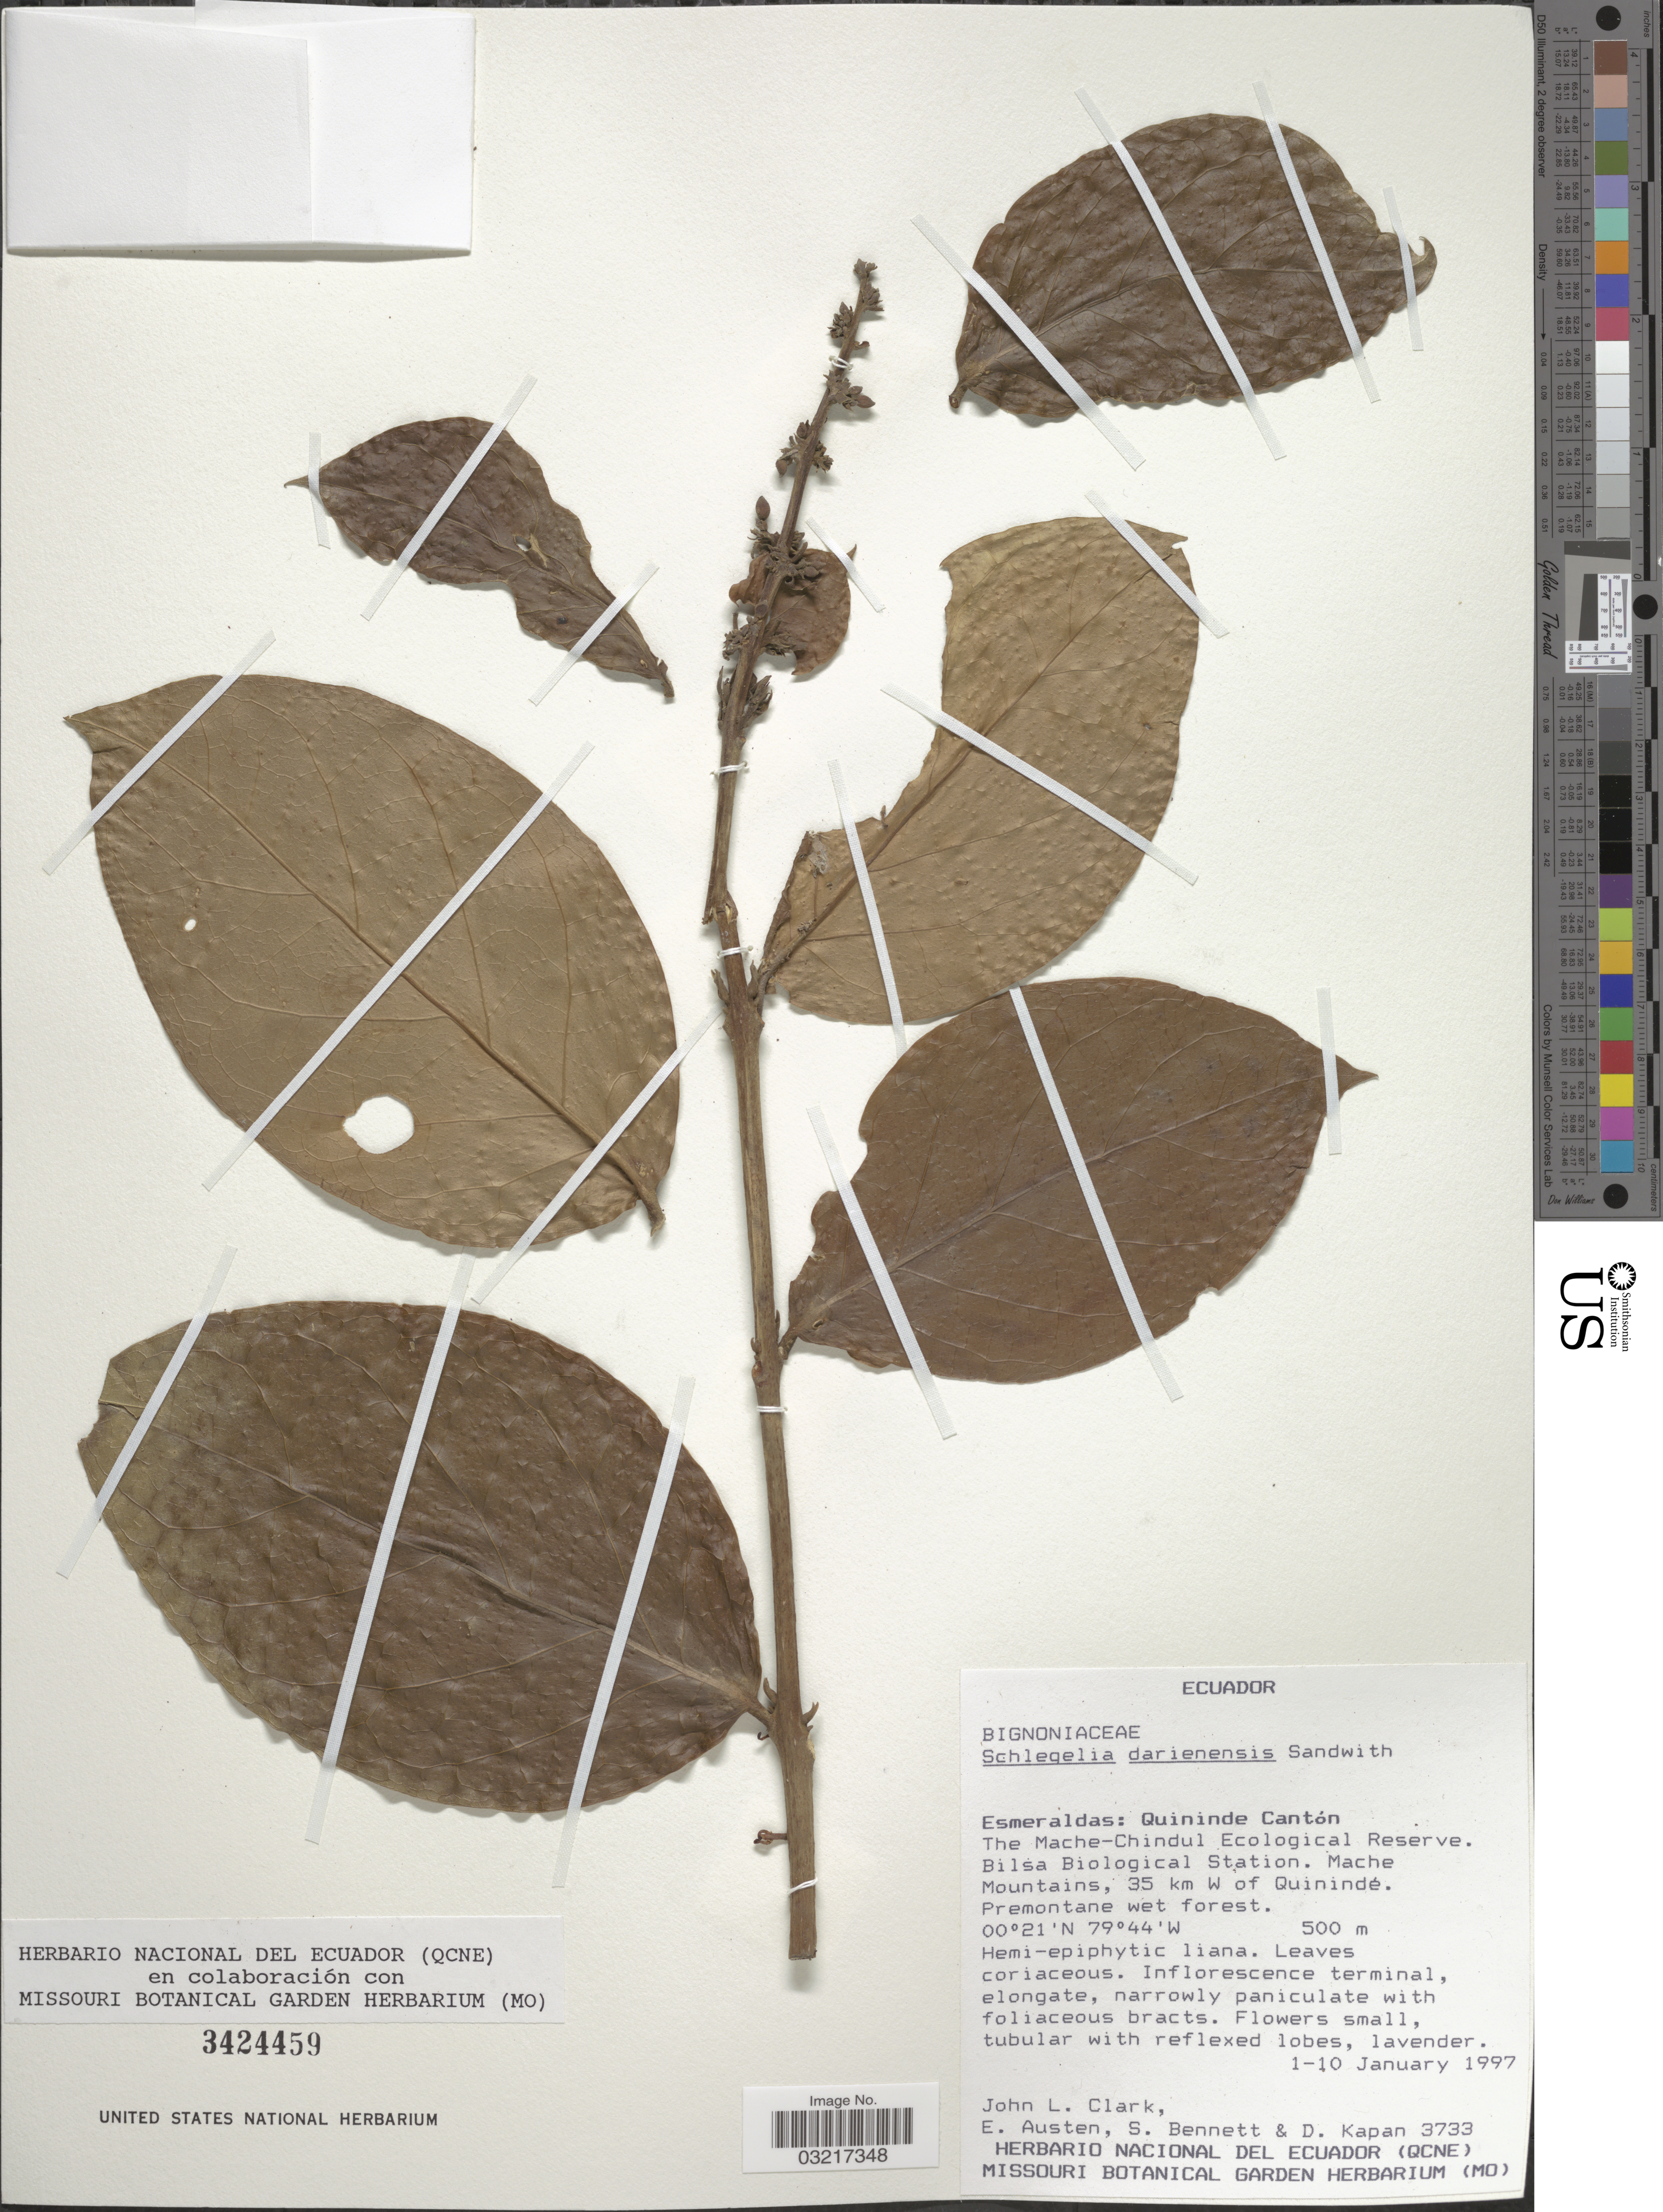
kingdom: Plantae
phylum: Tracheophyta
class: Magnoliopsida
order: Lamiales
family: Schlegeliaceae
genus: Schlegelia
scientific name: Schlegelia darienensis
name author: Sandwith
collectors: J. L. Clark, E. Austen, S. Bennett & D. Kapan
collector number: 3733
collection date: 1997-01-01/1997-01-10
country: Ecuador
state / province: Esmeraldas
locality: Quininde Cantón. The Mache-Chindul Ecological Reserve. Bilsa Biological Station. Mache Mountains, 35 km W of Quinindé. Premontane wet forest.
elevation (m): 500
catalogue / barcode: US 3424459